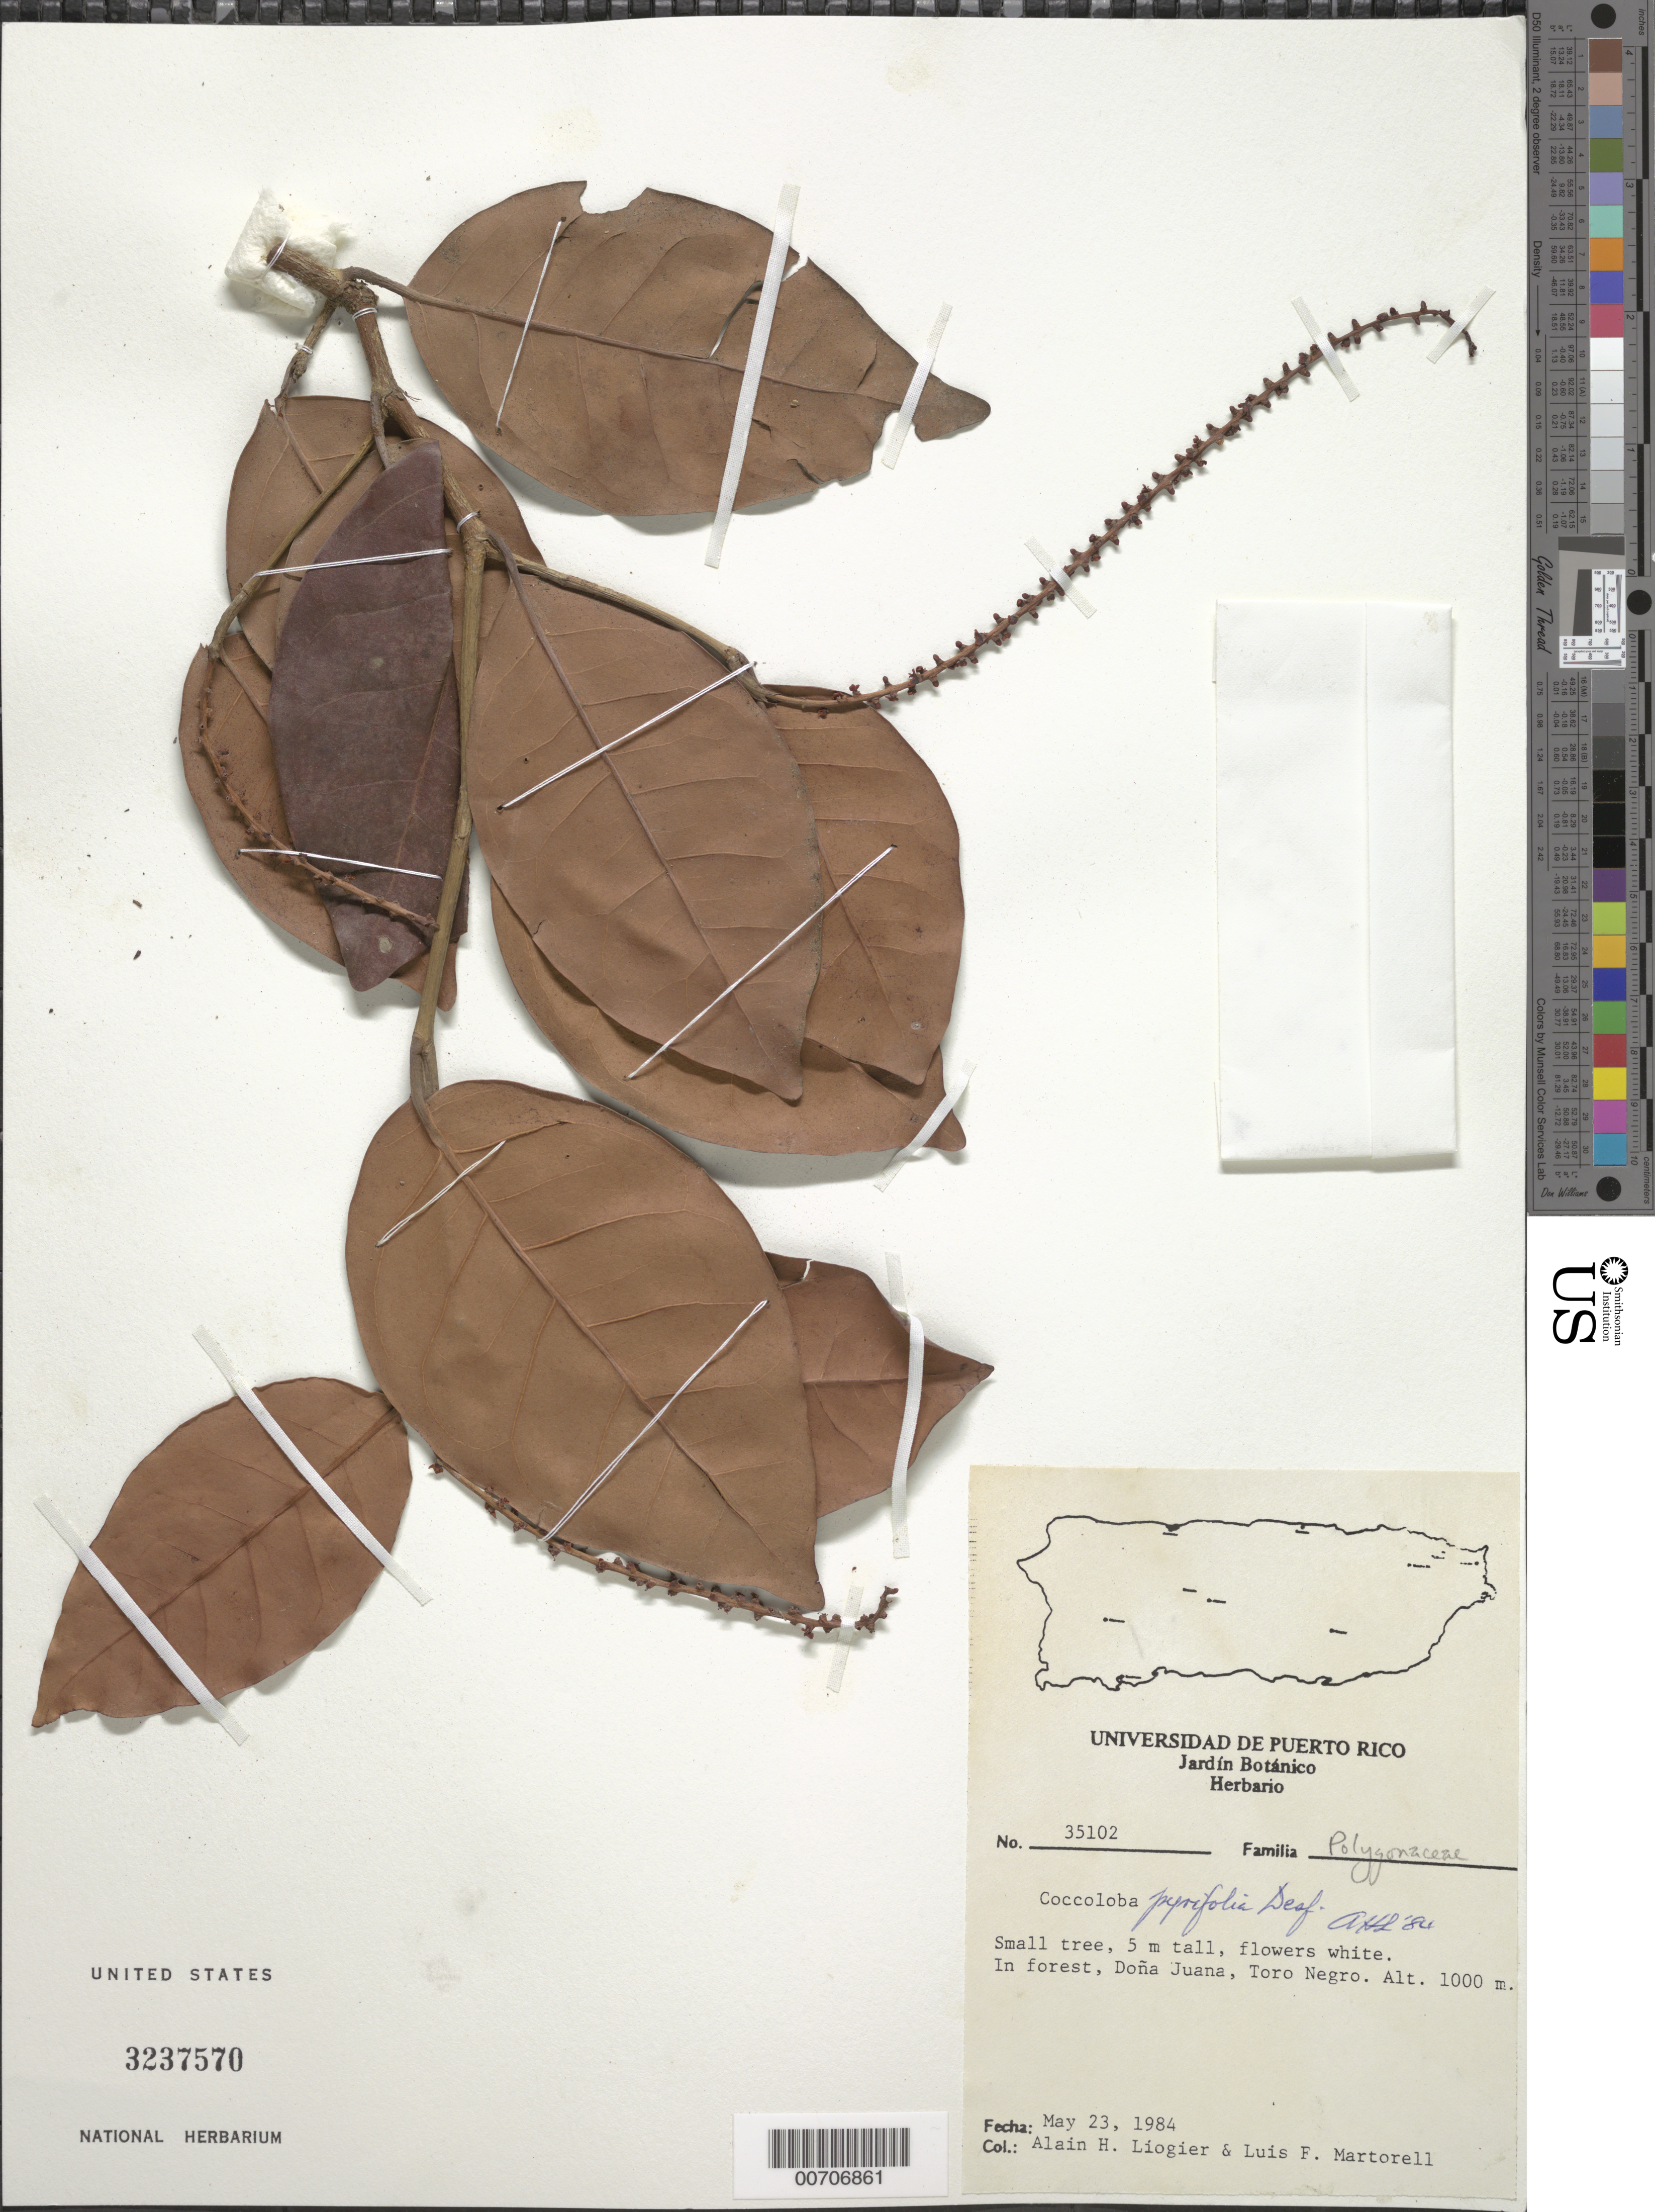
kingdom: Plantae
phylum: Tracheophyta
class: Magnoliopsida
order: Caryophyllales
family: Polygonaceae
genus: Coccoloba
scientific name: Coccoloba pyrifolia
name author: Desf.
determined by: Liogier, Alain H.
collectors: A. H. Liogier & L. Martorell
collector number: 35102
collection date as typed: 23 May 1984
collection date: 1984-05-23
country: Puerto Rico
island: Greater Antilles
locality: Doña Juana, Toro Negro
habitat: In forest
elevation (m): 1000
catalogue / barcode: US 3237570